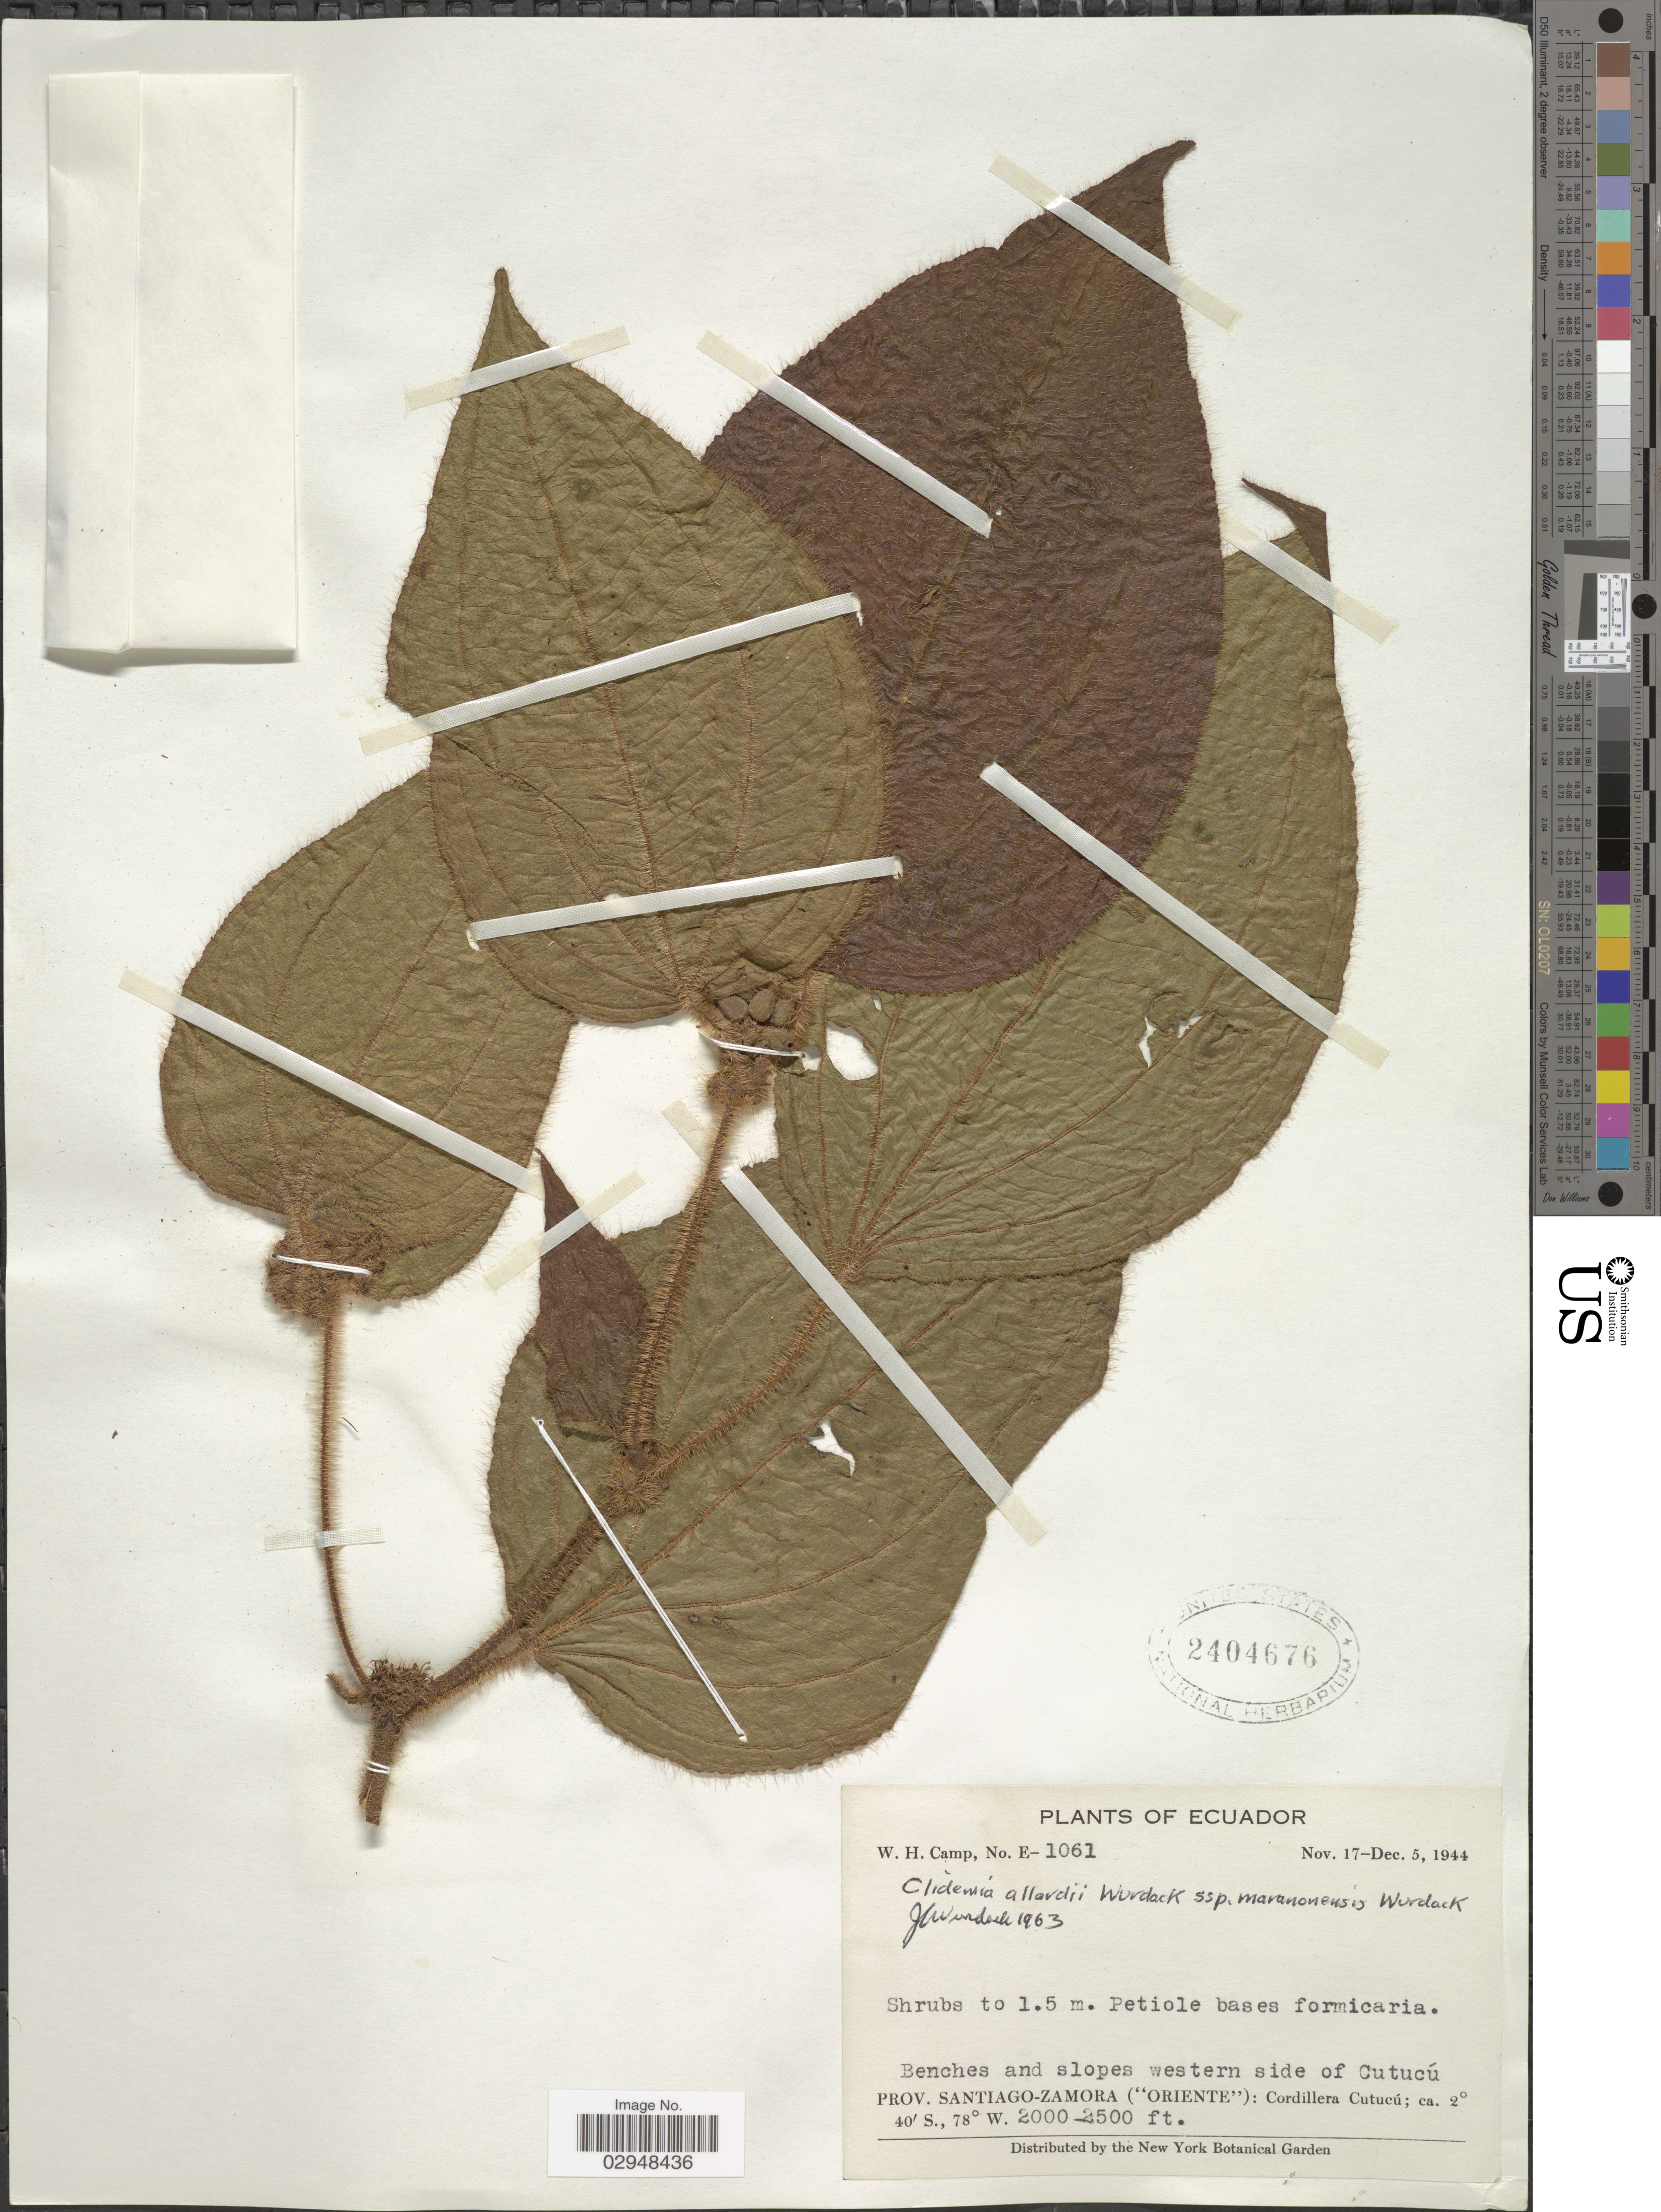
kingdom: Plantae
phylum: Tracheophyta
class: Magnoliopsida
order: Myrtales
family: Melastomataceae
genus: Clidemia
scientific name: Clidemia allardii subsp. maranonensis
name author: Wurdack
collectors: W. H. Camp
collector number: E-1061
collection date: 1944-11-17/1944-12-05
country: Ecuador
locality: Benches and slopes western side of Cutucú, Prov. Santiago-Zamora ("Oriente"), Cordillera Cutucú.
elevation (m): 610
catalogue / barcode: US 2404676